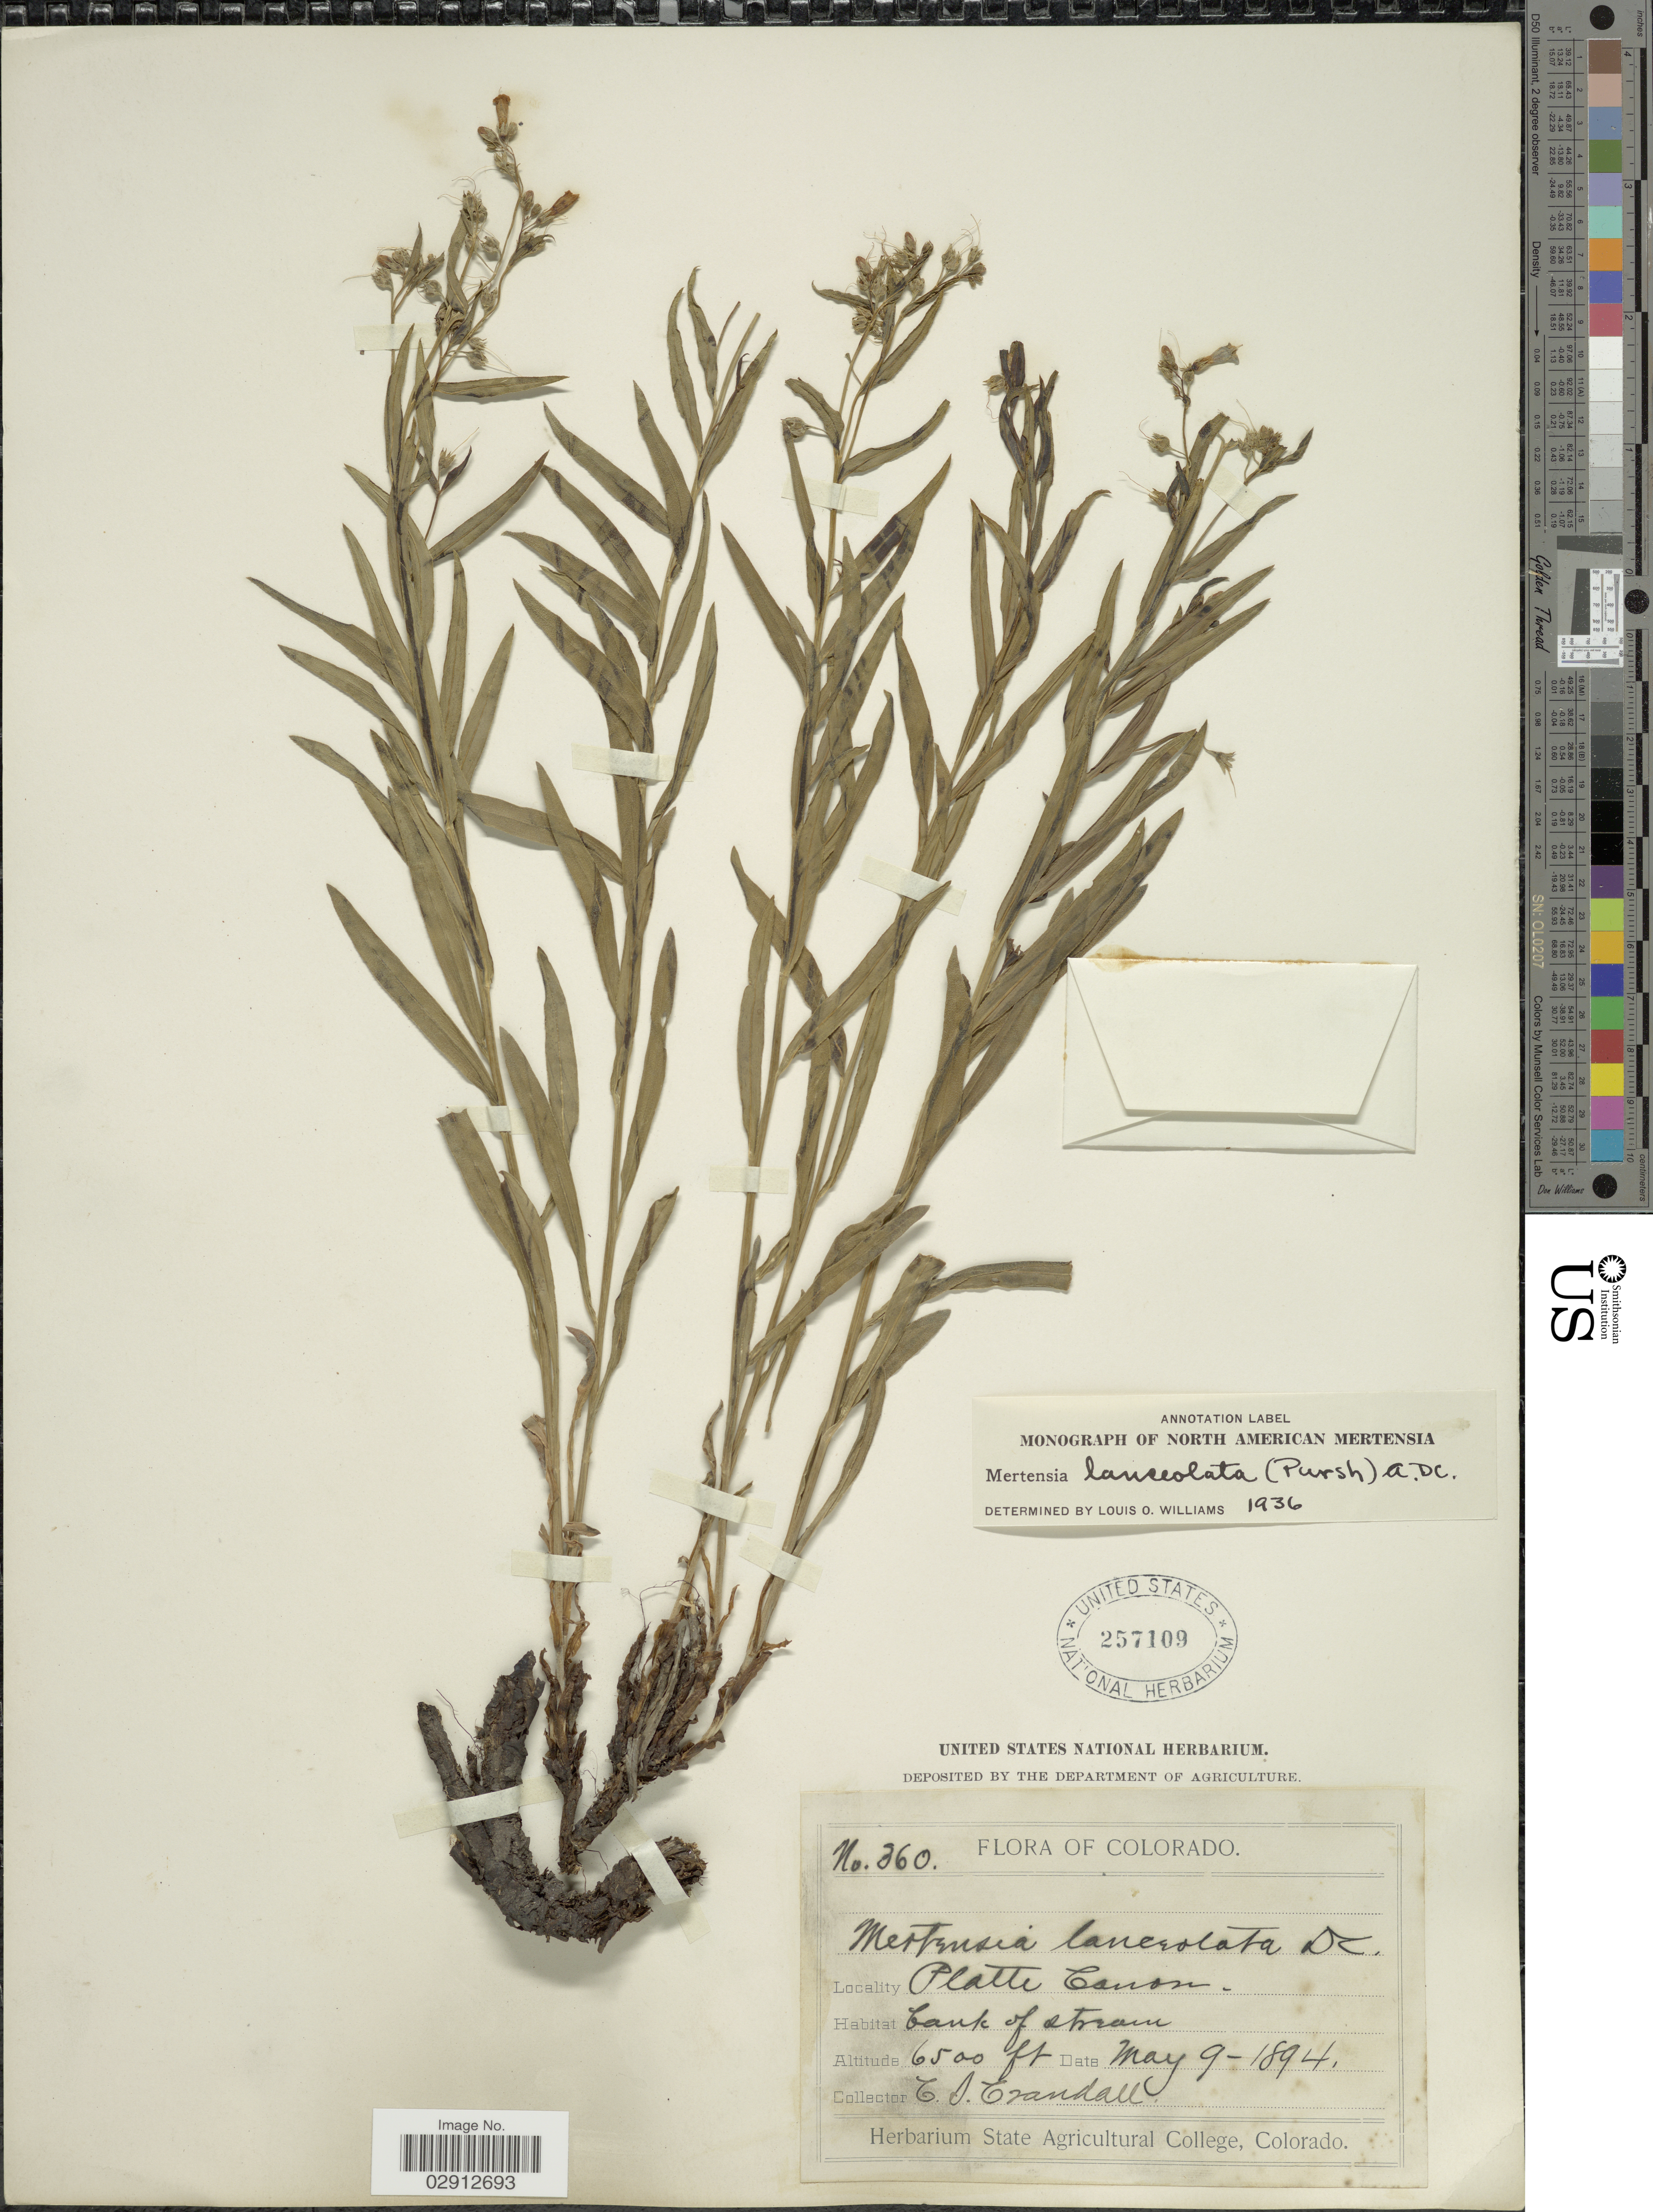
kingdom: Plantae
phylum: Tracheophyta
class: Magnoliopsida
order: Boraginales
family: Boraginaceae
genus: Mertensia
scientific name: Mertensia lanceolata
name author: (Pursh) DC. ex A. DC.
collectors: C. Crandall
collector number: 360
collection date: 1894-05-09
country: United States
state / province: Colorado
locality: Platte Canon.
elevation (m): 1981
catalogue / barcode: US 257109